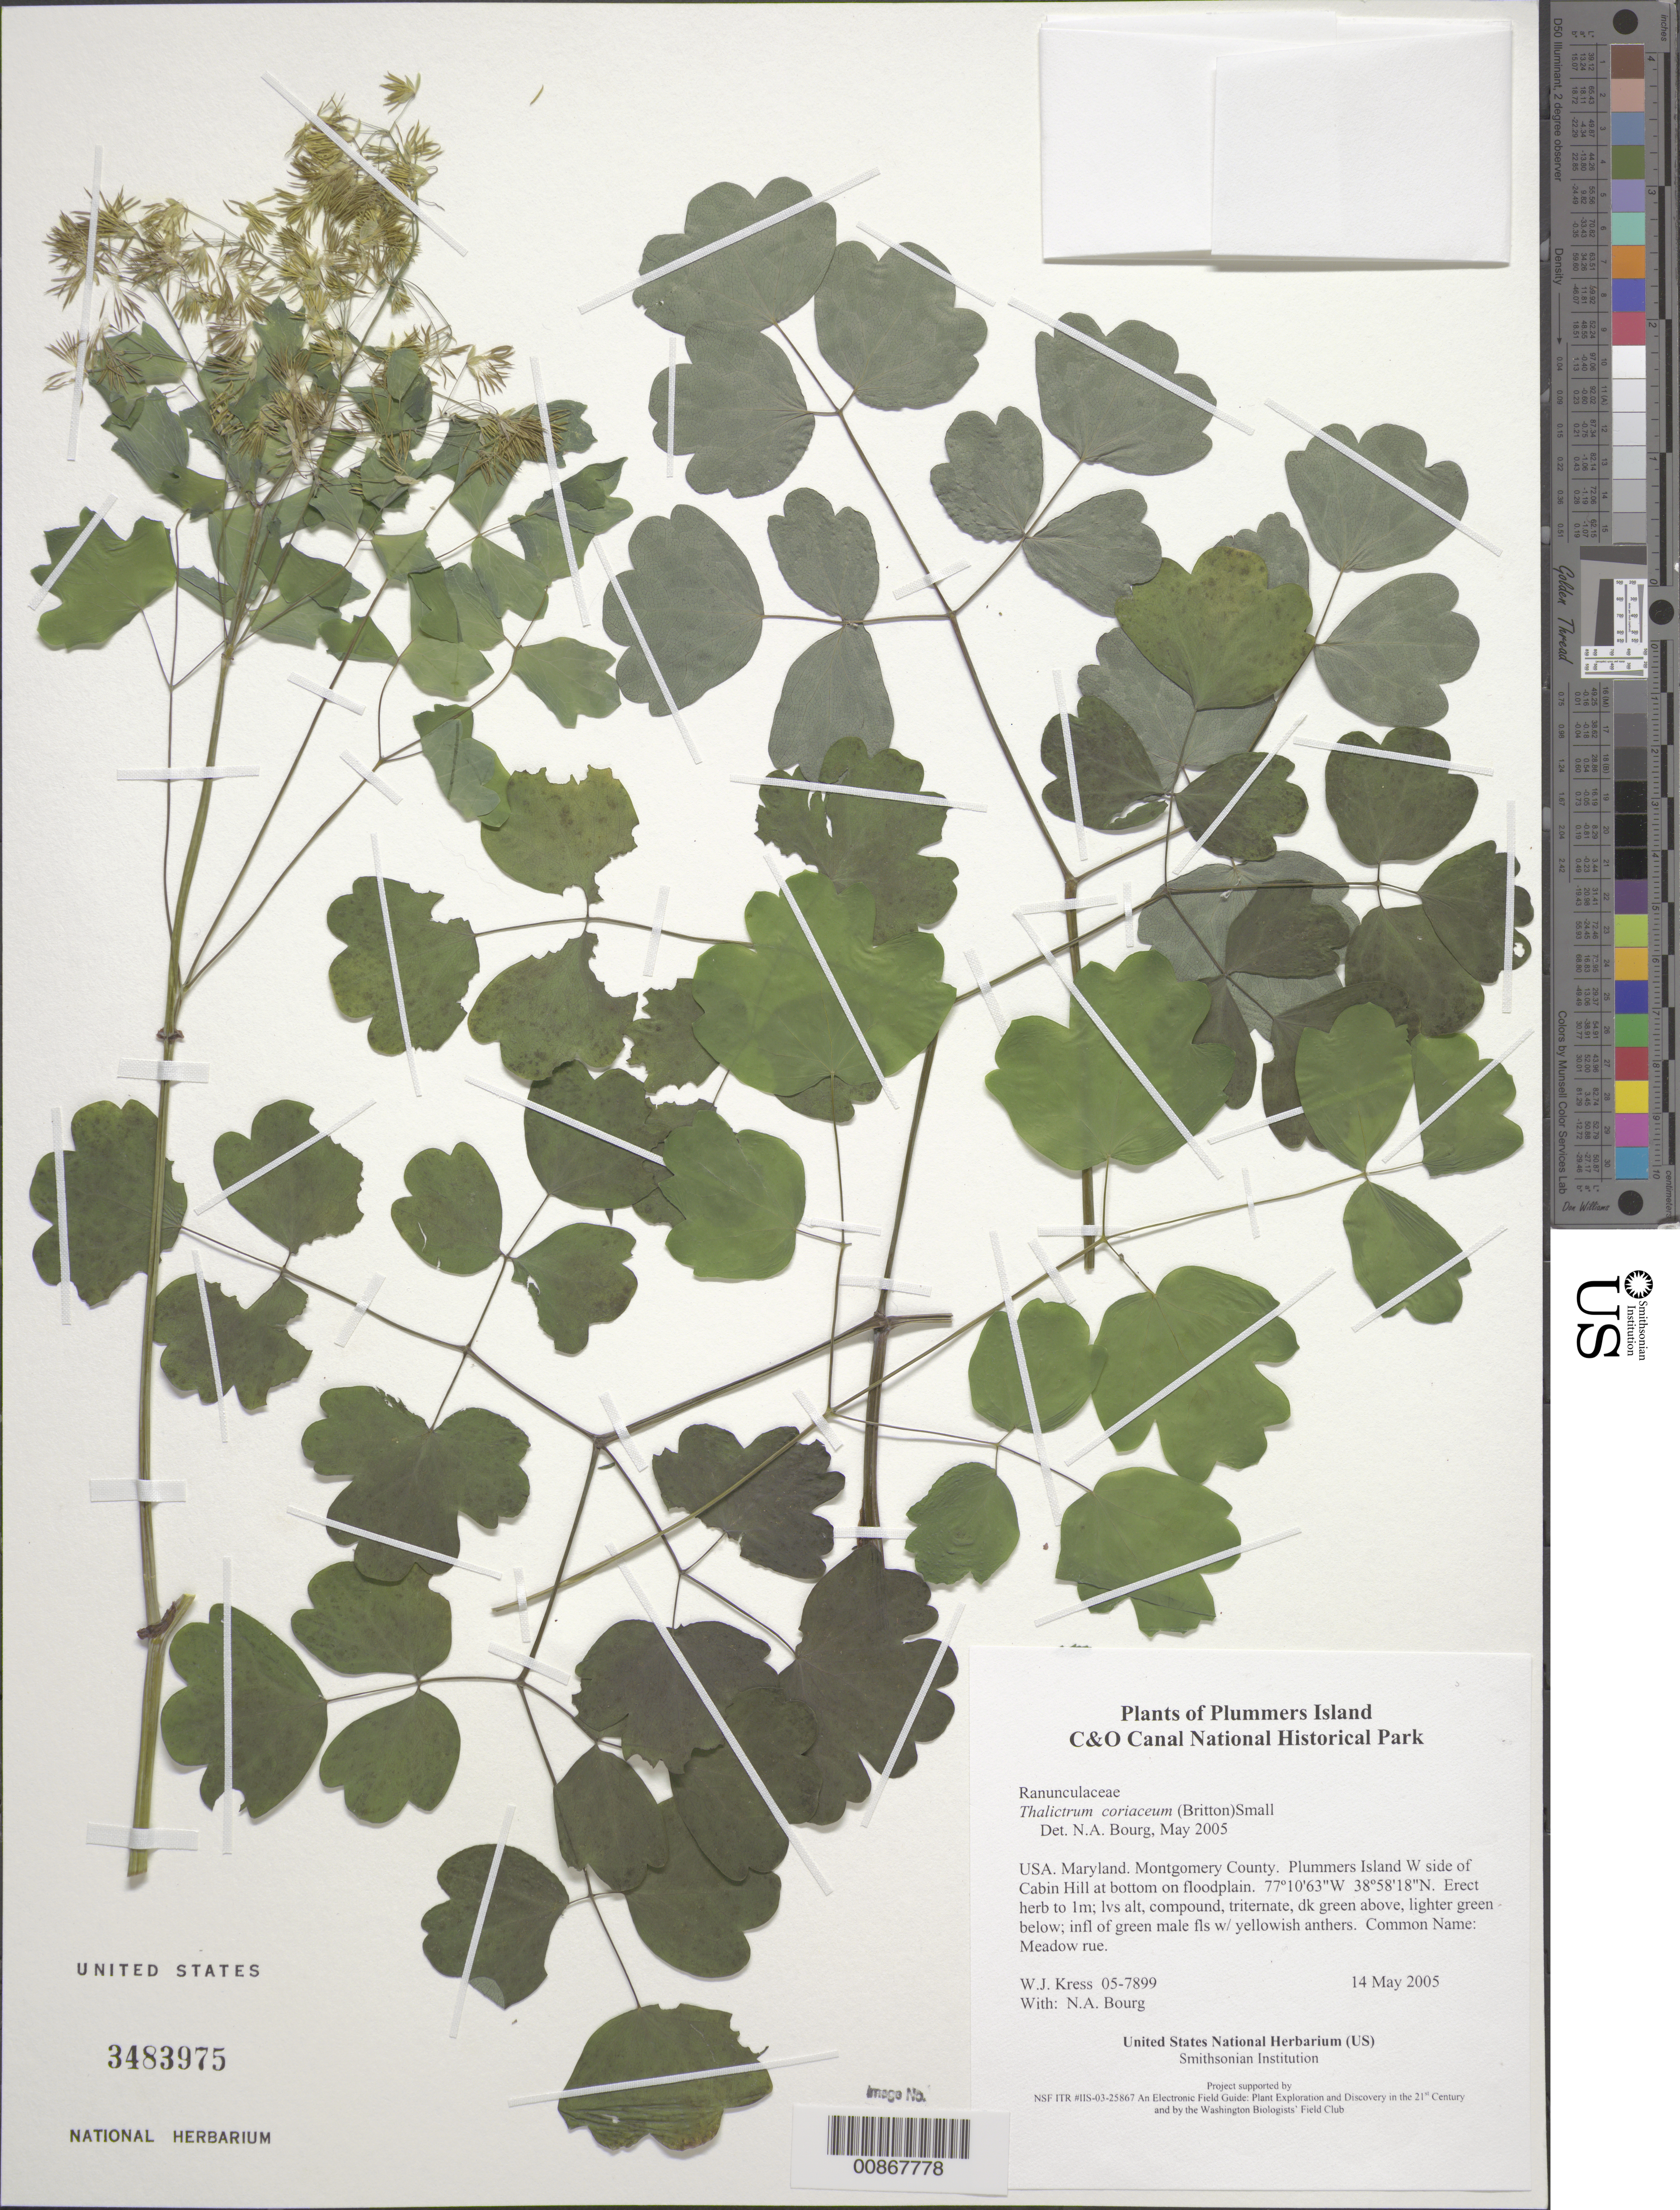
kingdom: Plantae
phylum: Tracheophyta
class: Magnoliopsida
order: Ranunculales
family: Ranunculaceae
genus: Thalictrum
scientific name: Thalictrum coriaceum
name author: (Britton) Small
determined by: Bourg, N. A.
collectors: W. J. Kress & N. A. Bourg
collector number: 05-7899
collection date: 2005-05-14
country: United States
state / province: Maryland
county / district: Montgomery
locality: Chesapeake and Ohio Canal National Historical Park, Plummers Island W side of Cabin Hill at bottom on floodplain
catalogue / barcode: US 3483975